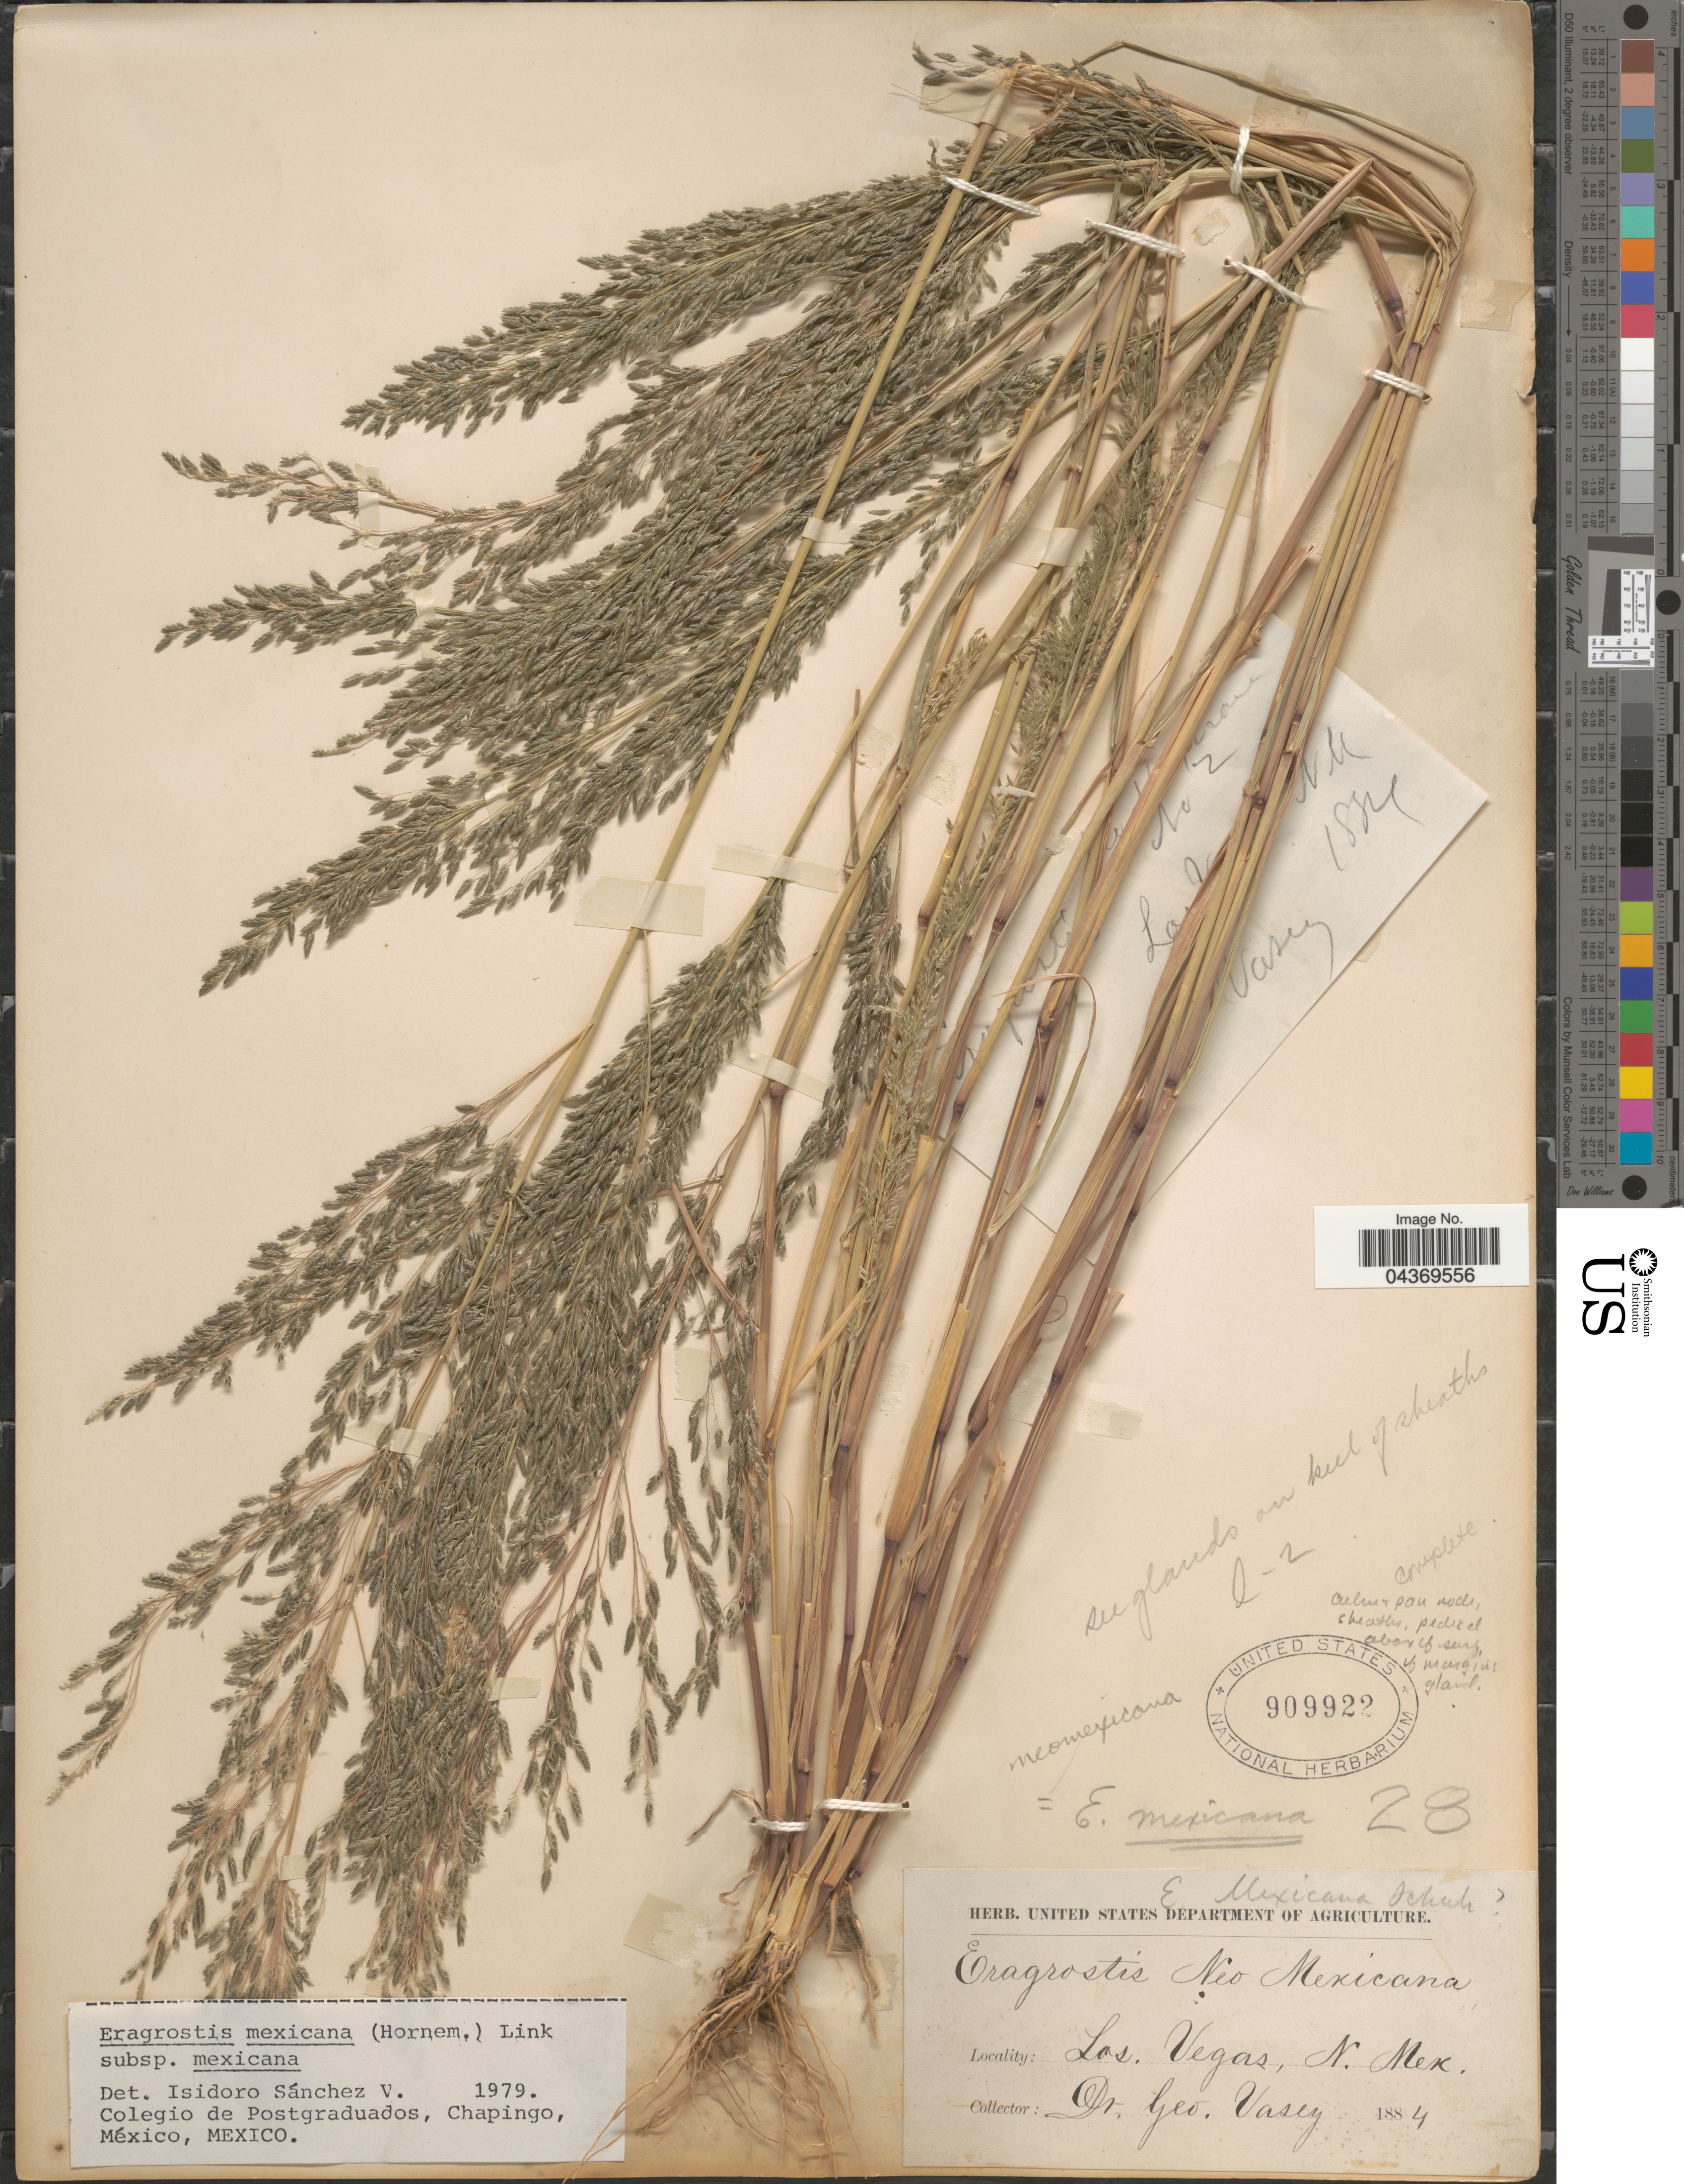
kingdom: Plantae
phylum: Tracheophyta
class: Liliopsida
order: Poales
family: Poaceae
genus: Eragrostis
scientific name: Eragrostis mexicana subsp. mexicana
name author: (Hornem.) Link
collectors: G. R. Vasey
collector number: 2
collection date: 1884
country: United States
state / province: New Mexico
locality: Las Vegas.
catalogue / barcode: US 909922